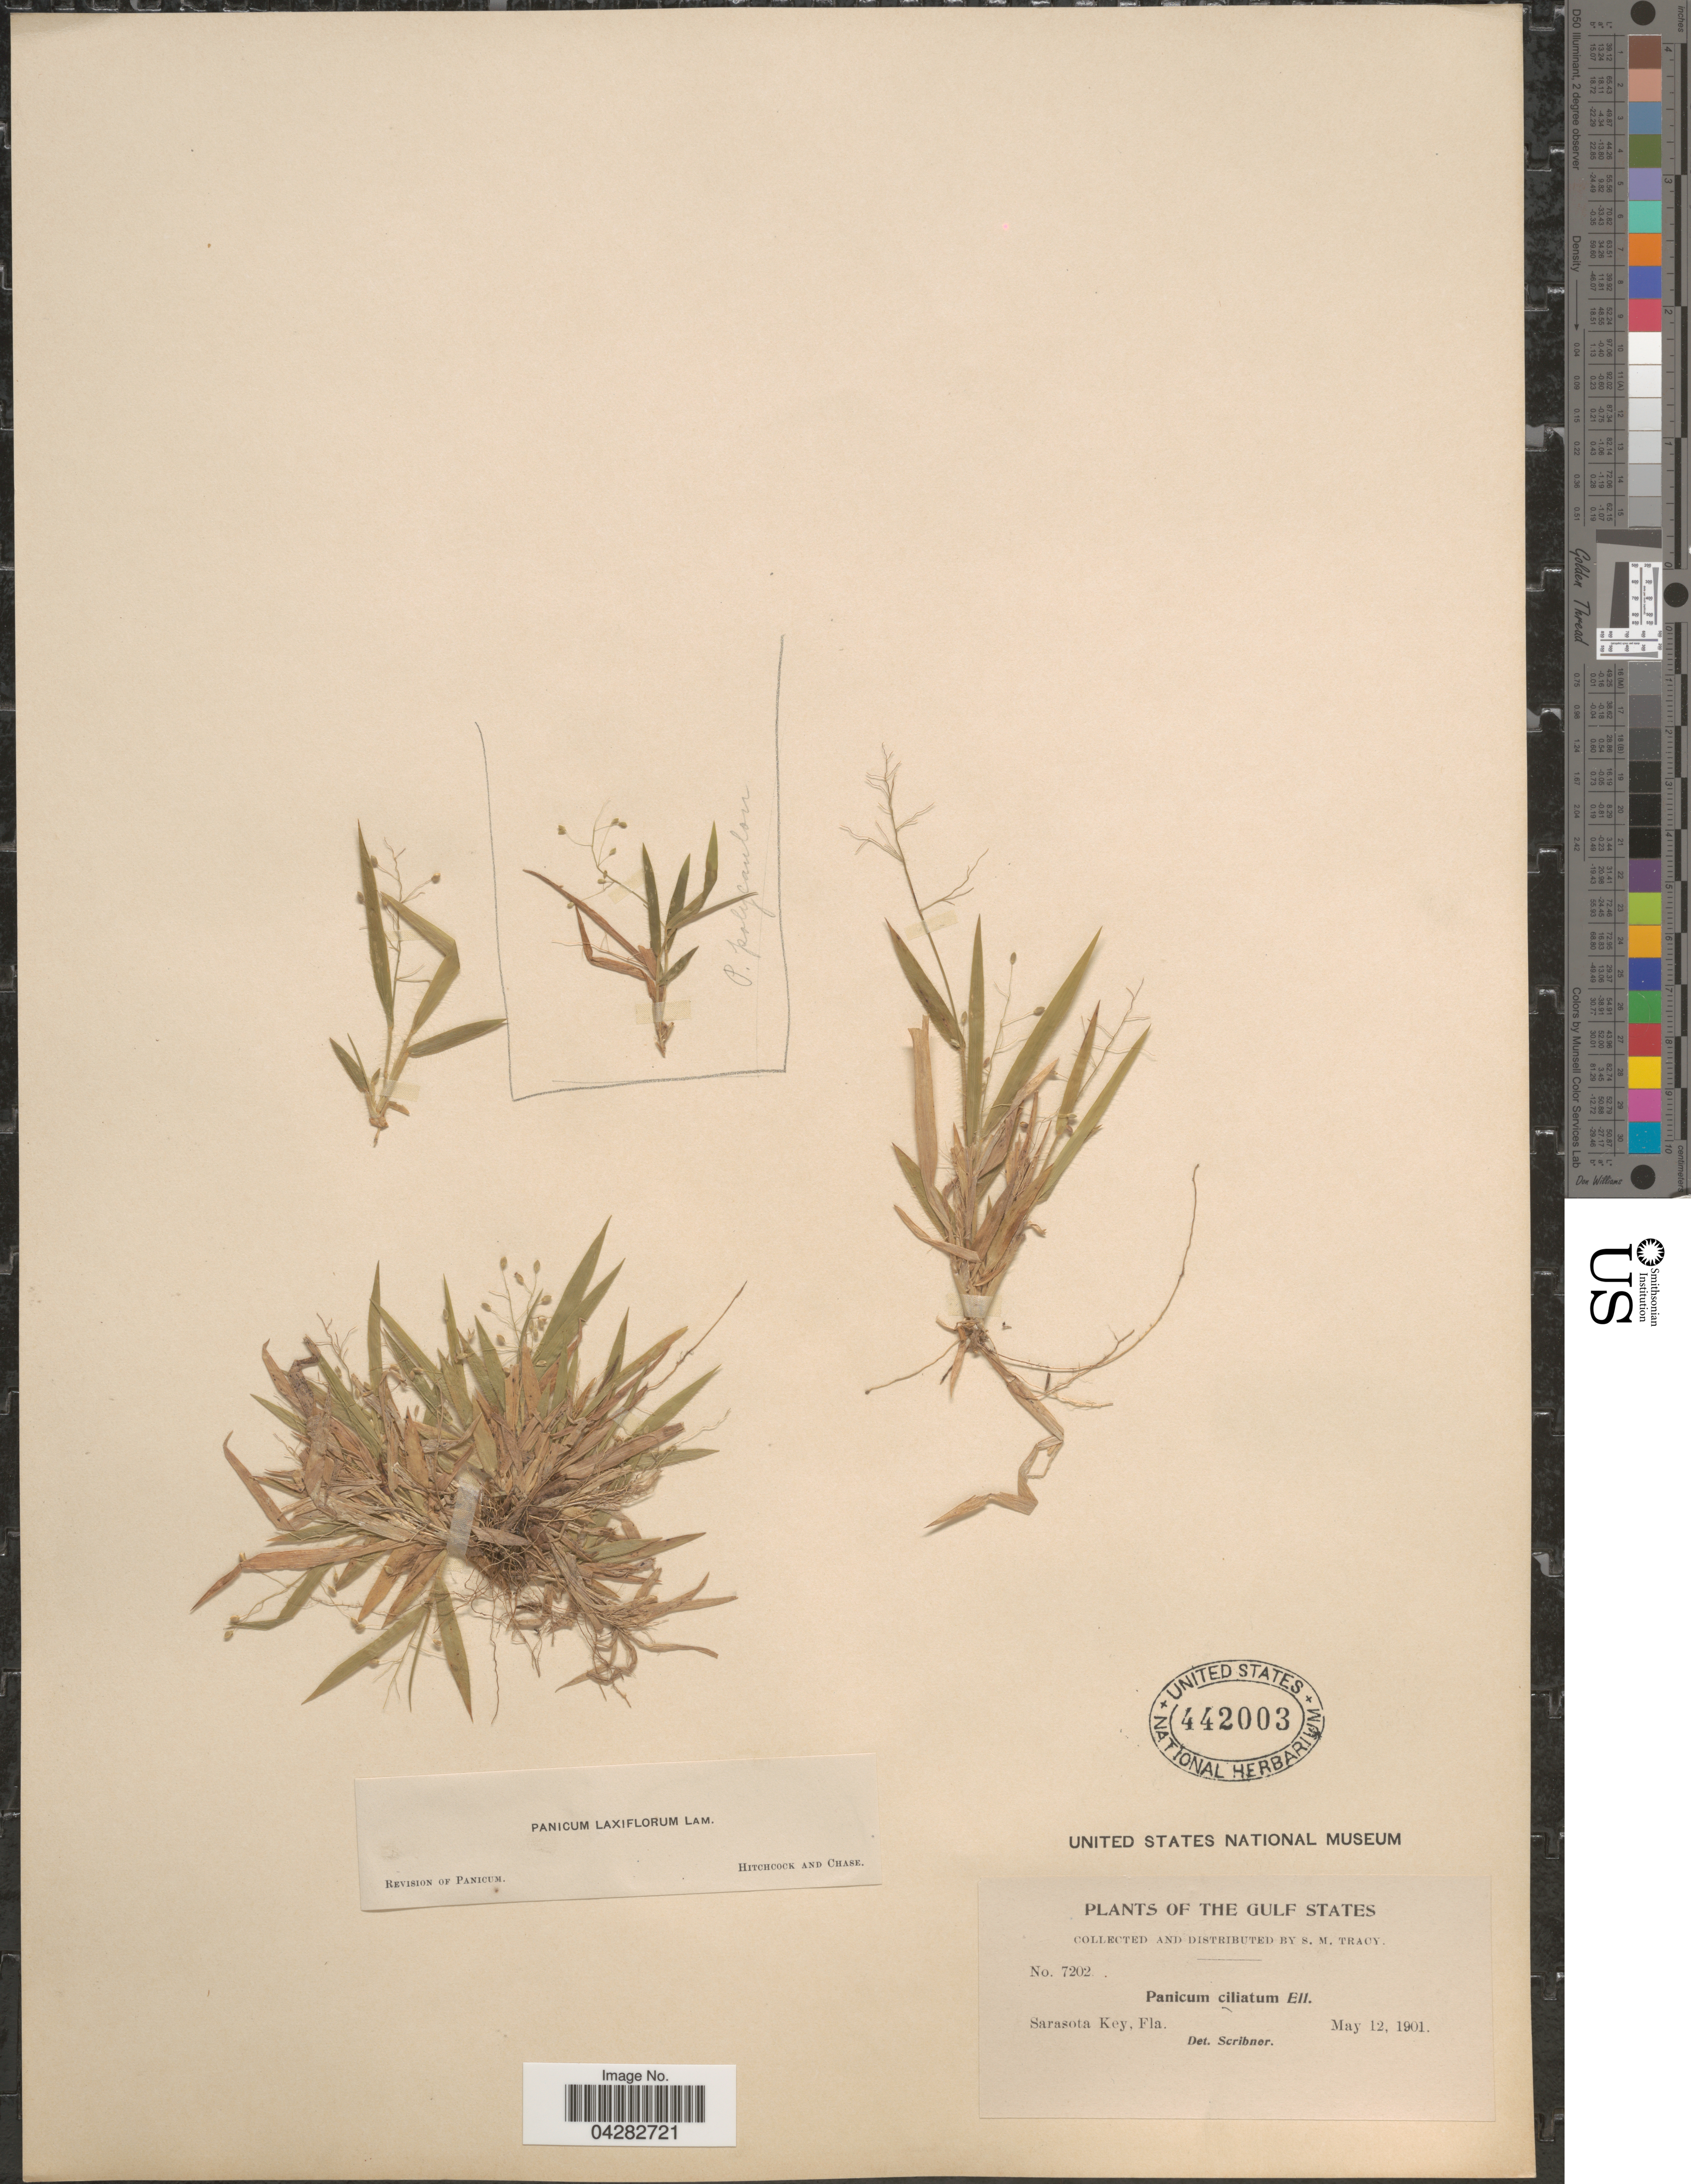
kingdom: Plantae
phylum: Tracheophyta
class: Liliopsida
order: Poales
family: Poaceae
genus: Dichanthelium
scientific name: Dichanthelium laxiflorum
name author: (Lam.) Gould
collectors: S. M. Tracy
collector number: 7202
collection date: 1901-05-12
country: United States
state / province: Florida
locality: The Gulf States. Sarasota Key.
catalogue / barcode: US 442003